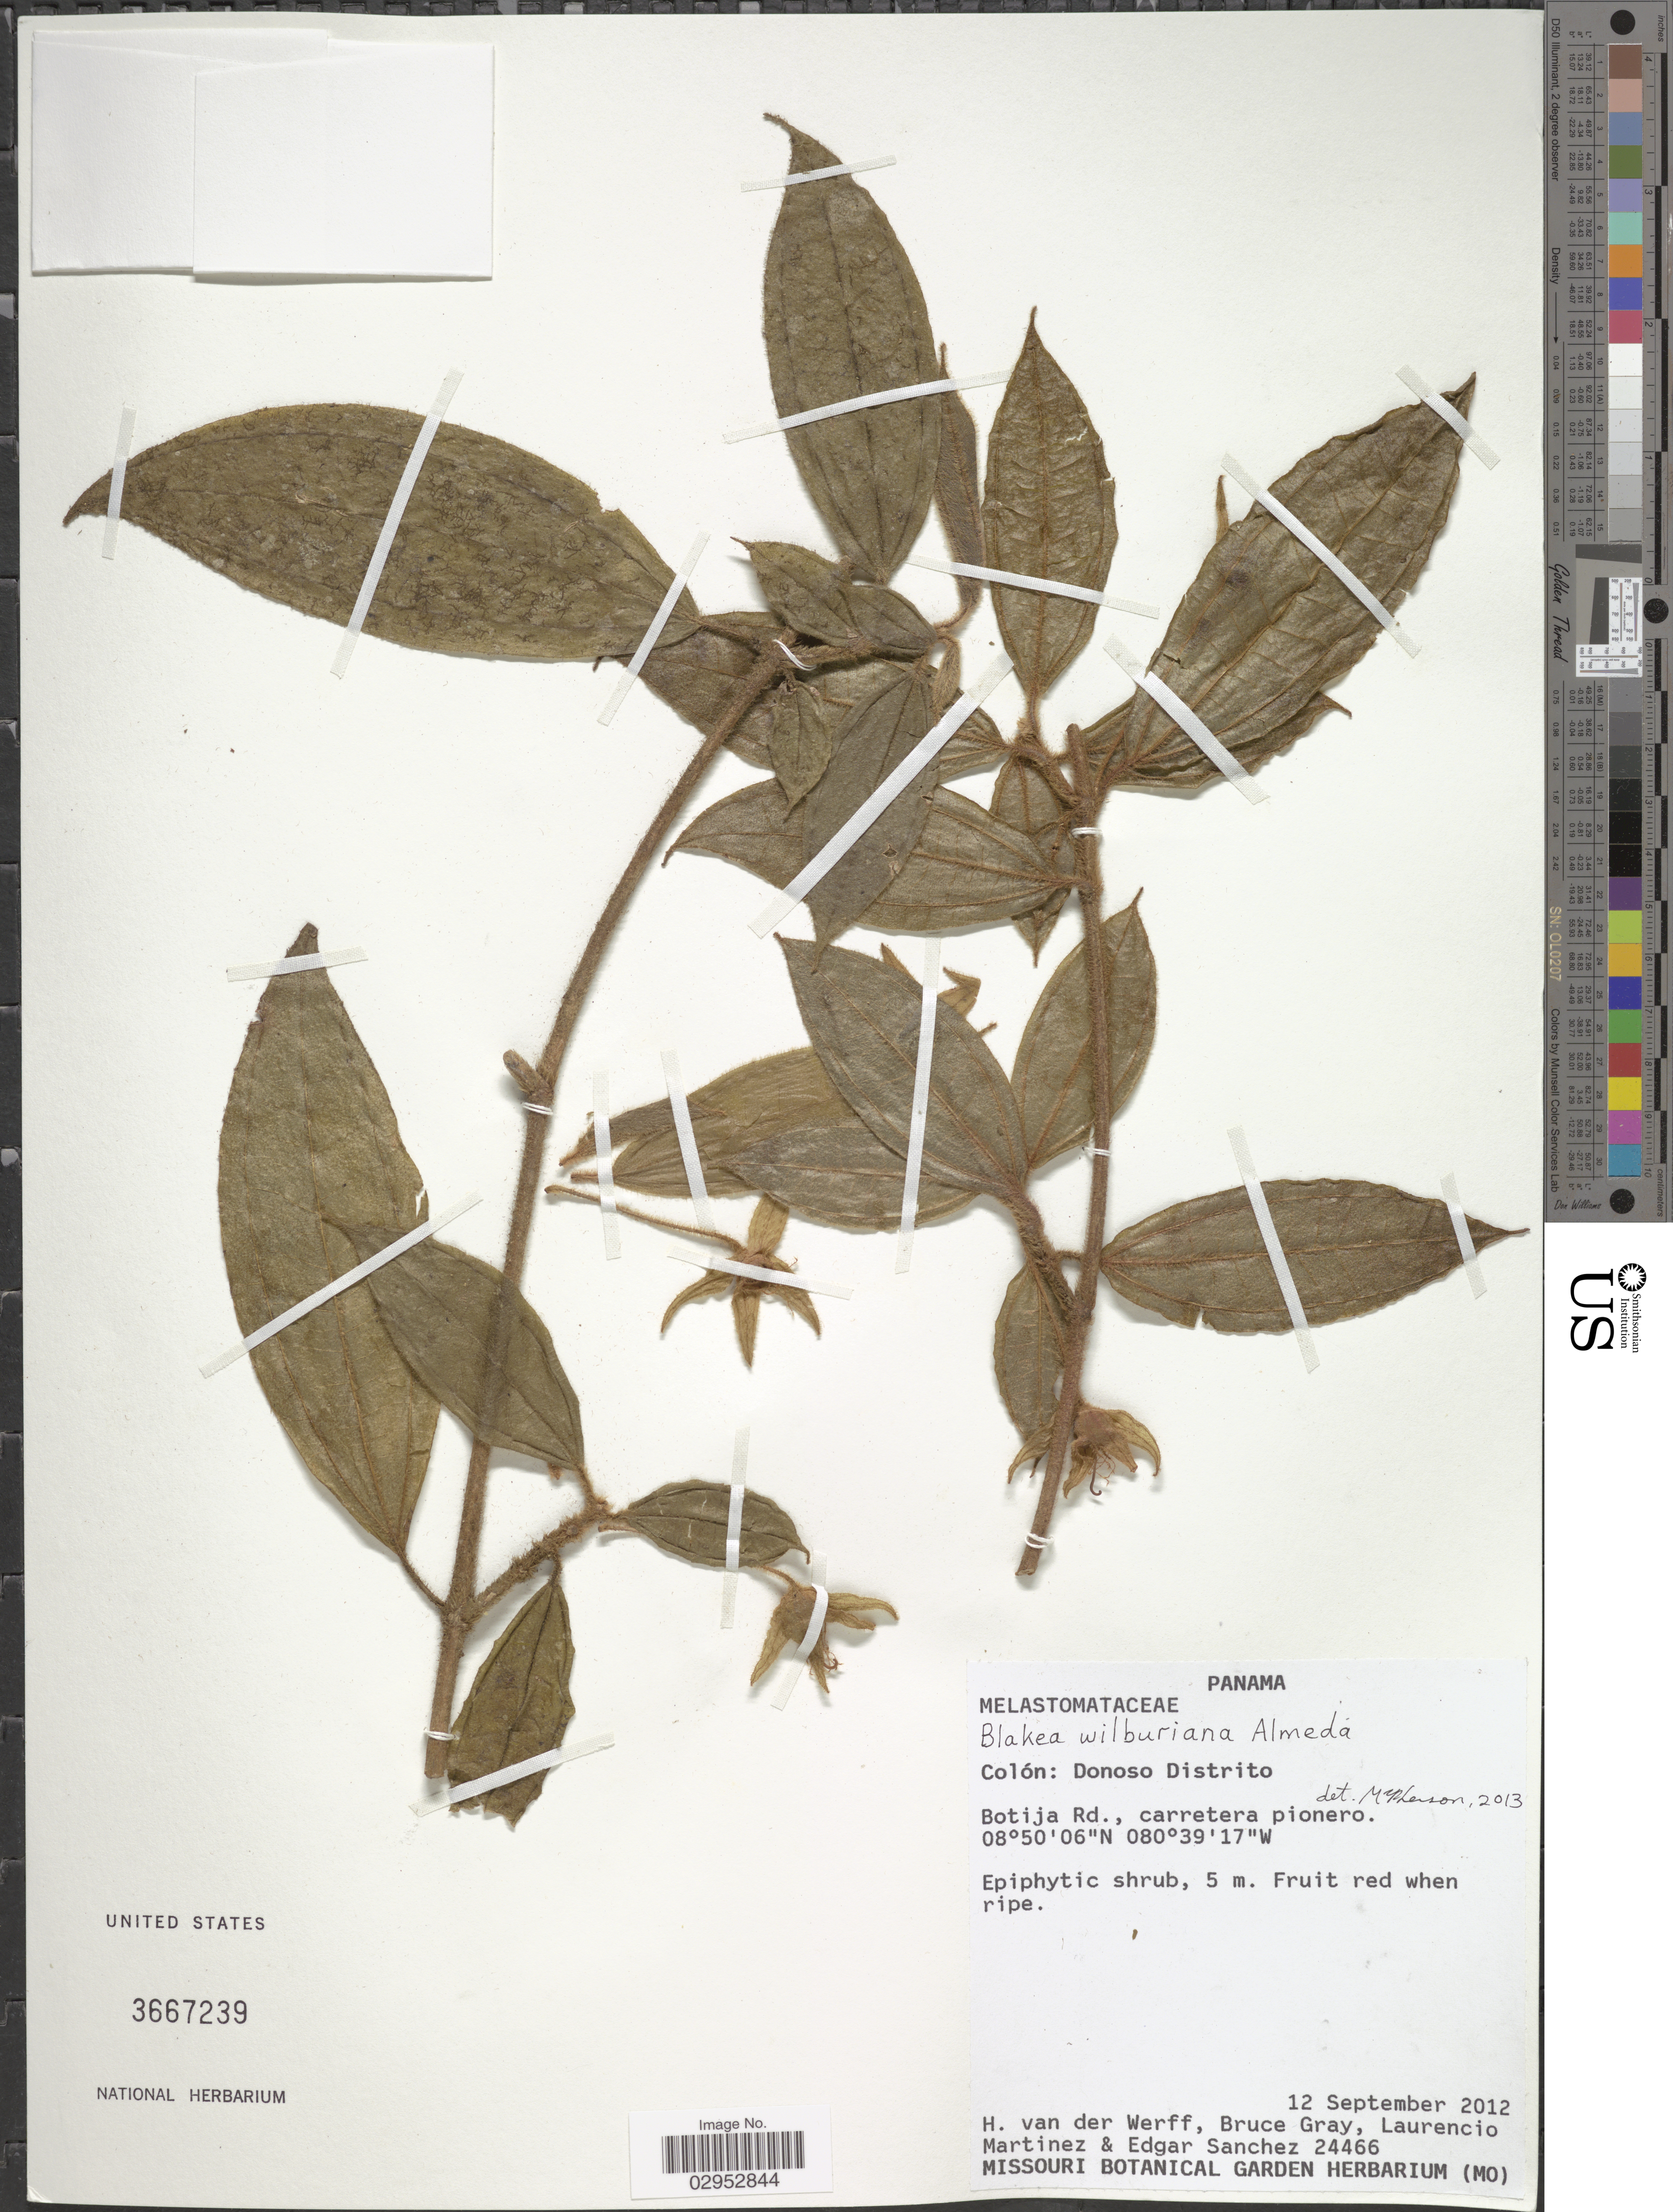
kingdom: Plantae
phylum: Tracheophyta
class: Magnoliopsida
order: Myrtales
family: Melastomataceae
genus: Blakea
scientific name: Blakea wilburiana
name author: Almeda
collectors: H. van der Werff, B. Gray, L. Martinez & E. Sanchez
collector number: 24466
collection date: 2012-09-12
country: Panama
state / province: Colón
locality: Colón: Donoso Distrito. Botija Rd., carretera pionero.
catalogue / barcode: US 3667239